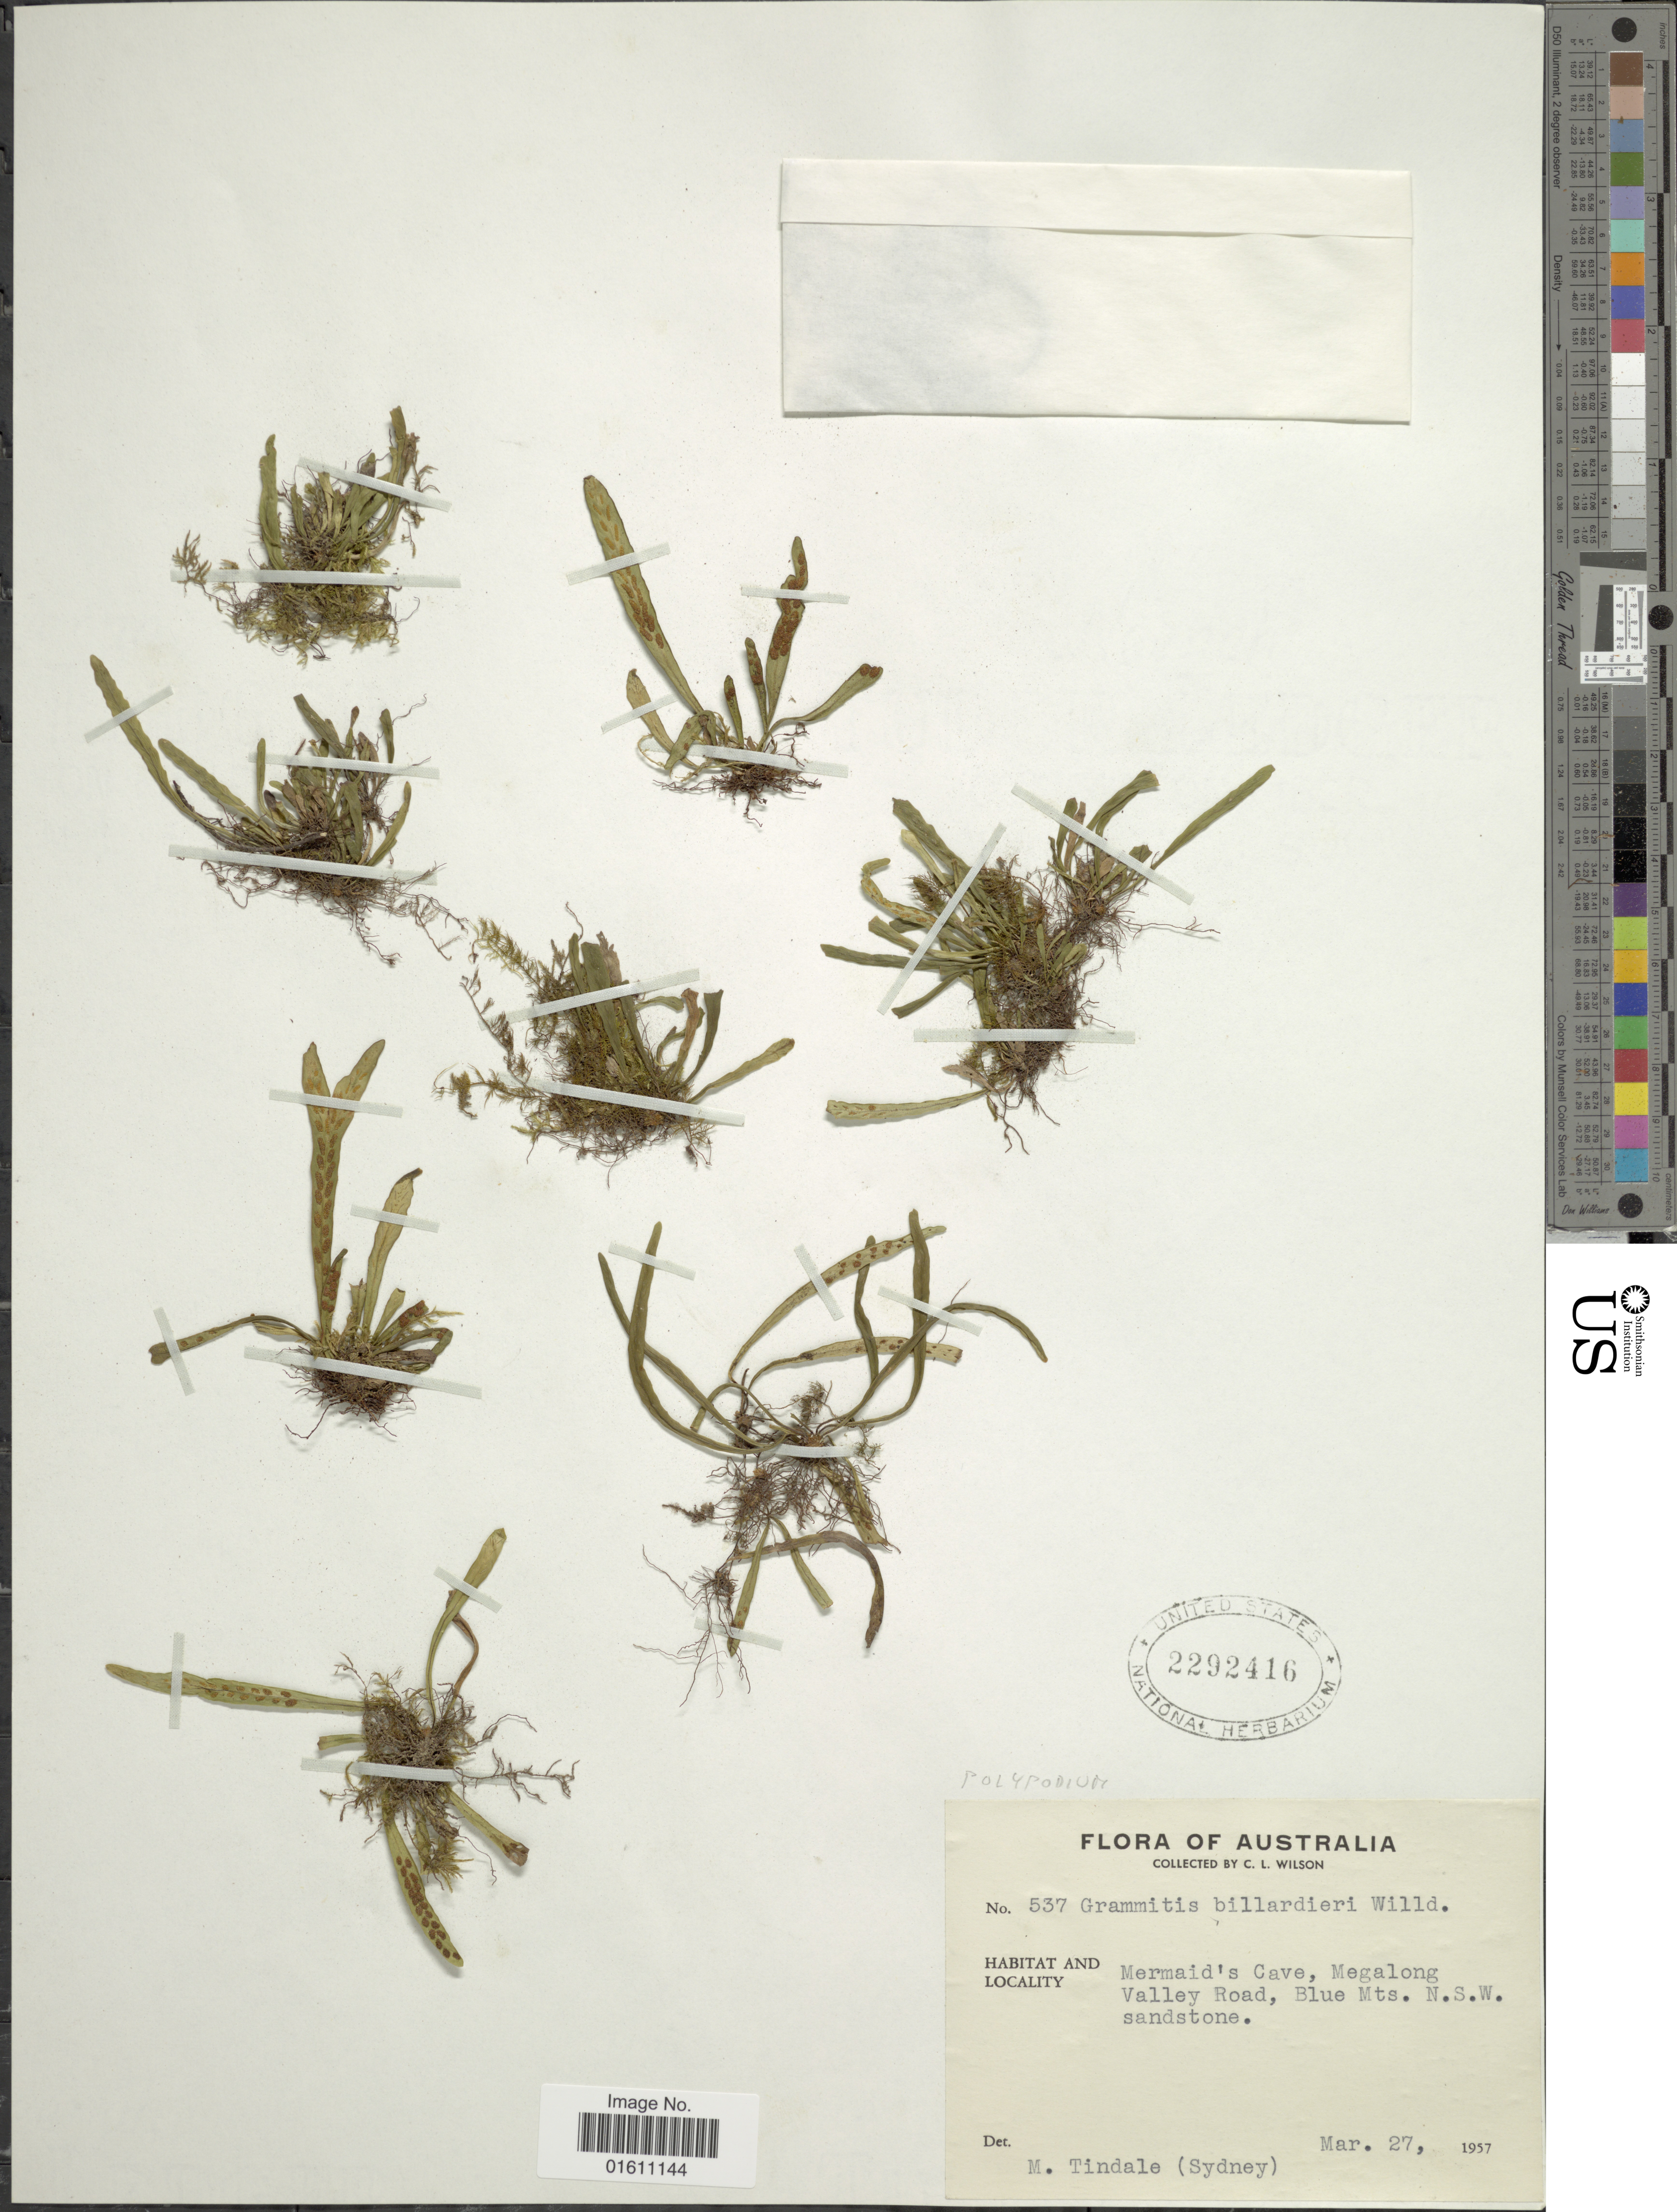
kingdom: Plantae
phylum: Tracheophyta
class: Polypodiopsida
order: Polypodiales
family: Polypodiaceae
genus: Notogrammitis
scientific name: Notogrammitis billardierei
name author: (Willd.) Parris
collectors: C. L. Wilson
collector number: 537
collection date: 1957-03-27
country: Australia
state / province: New South Wales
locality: Australia, Mermaid's Cave, Megalong Valley Road, Blue Mts. N.S.W. Sandstone.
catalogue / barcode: US 2292416